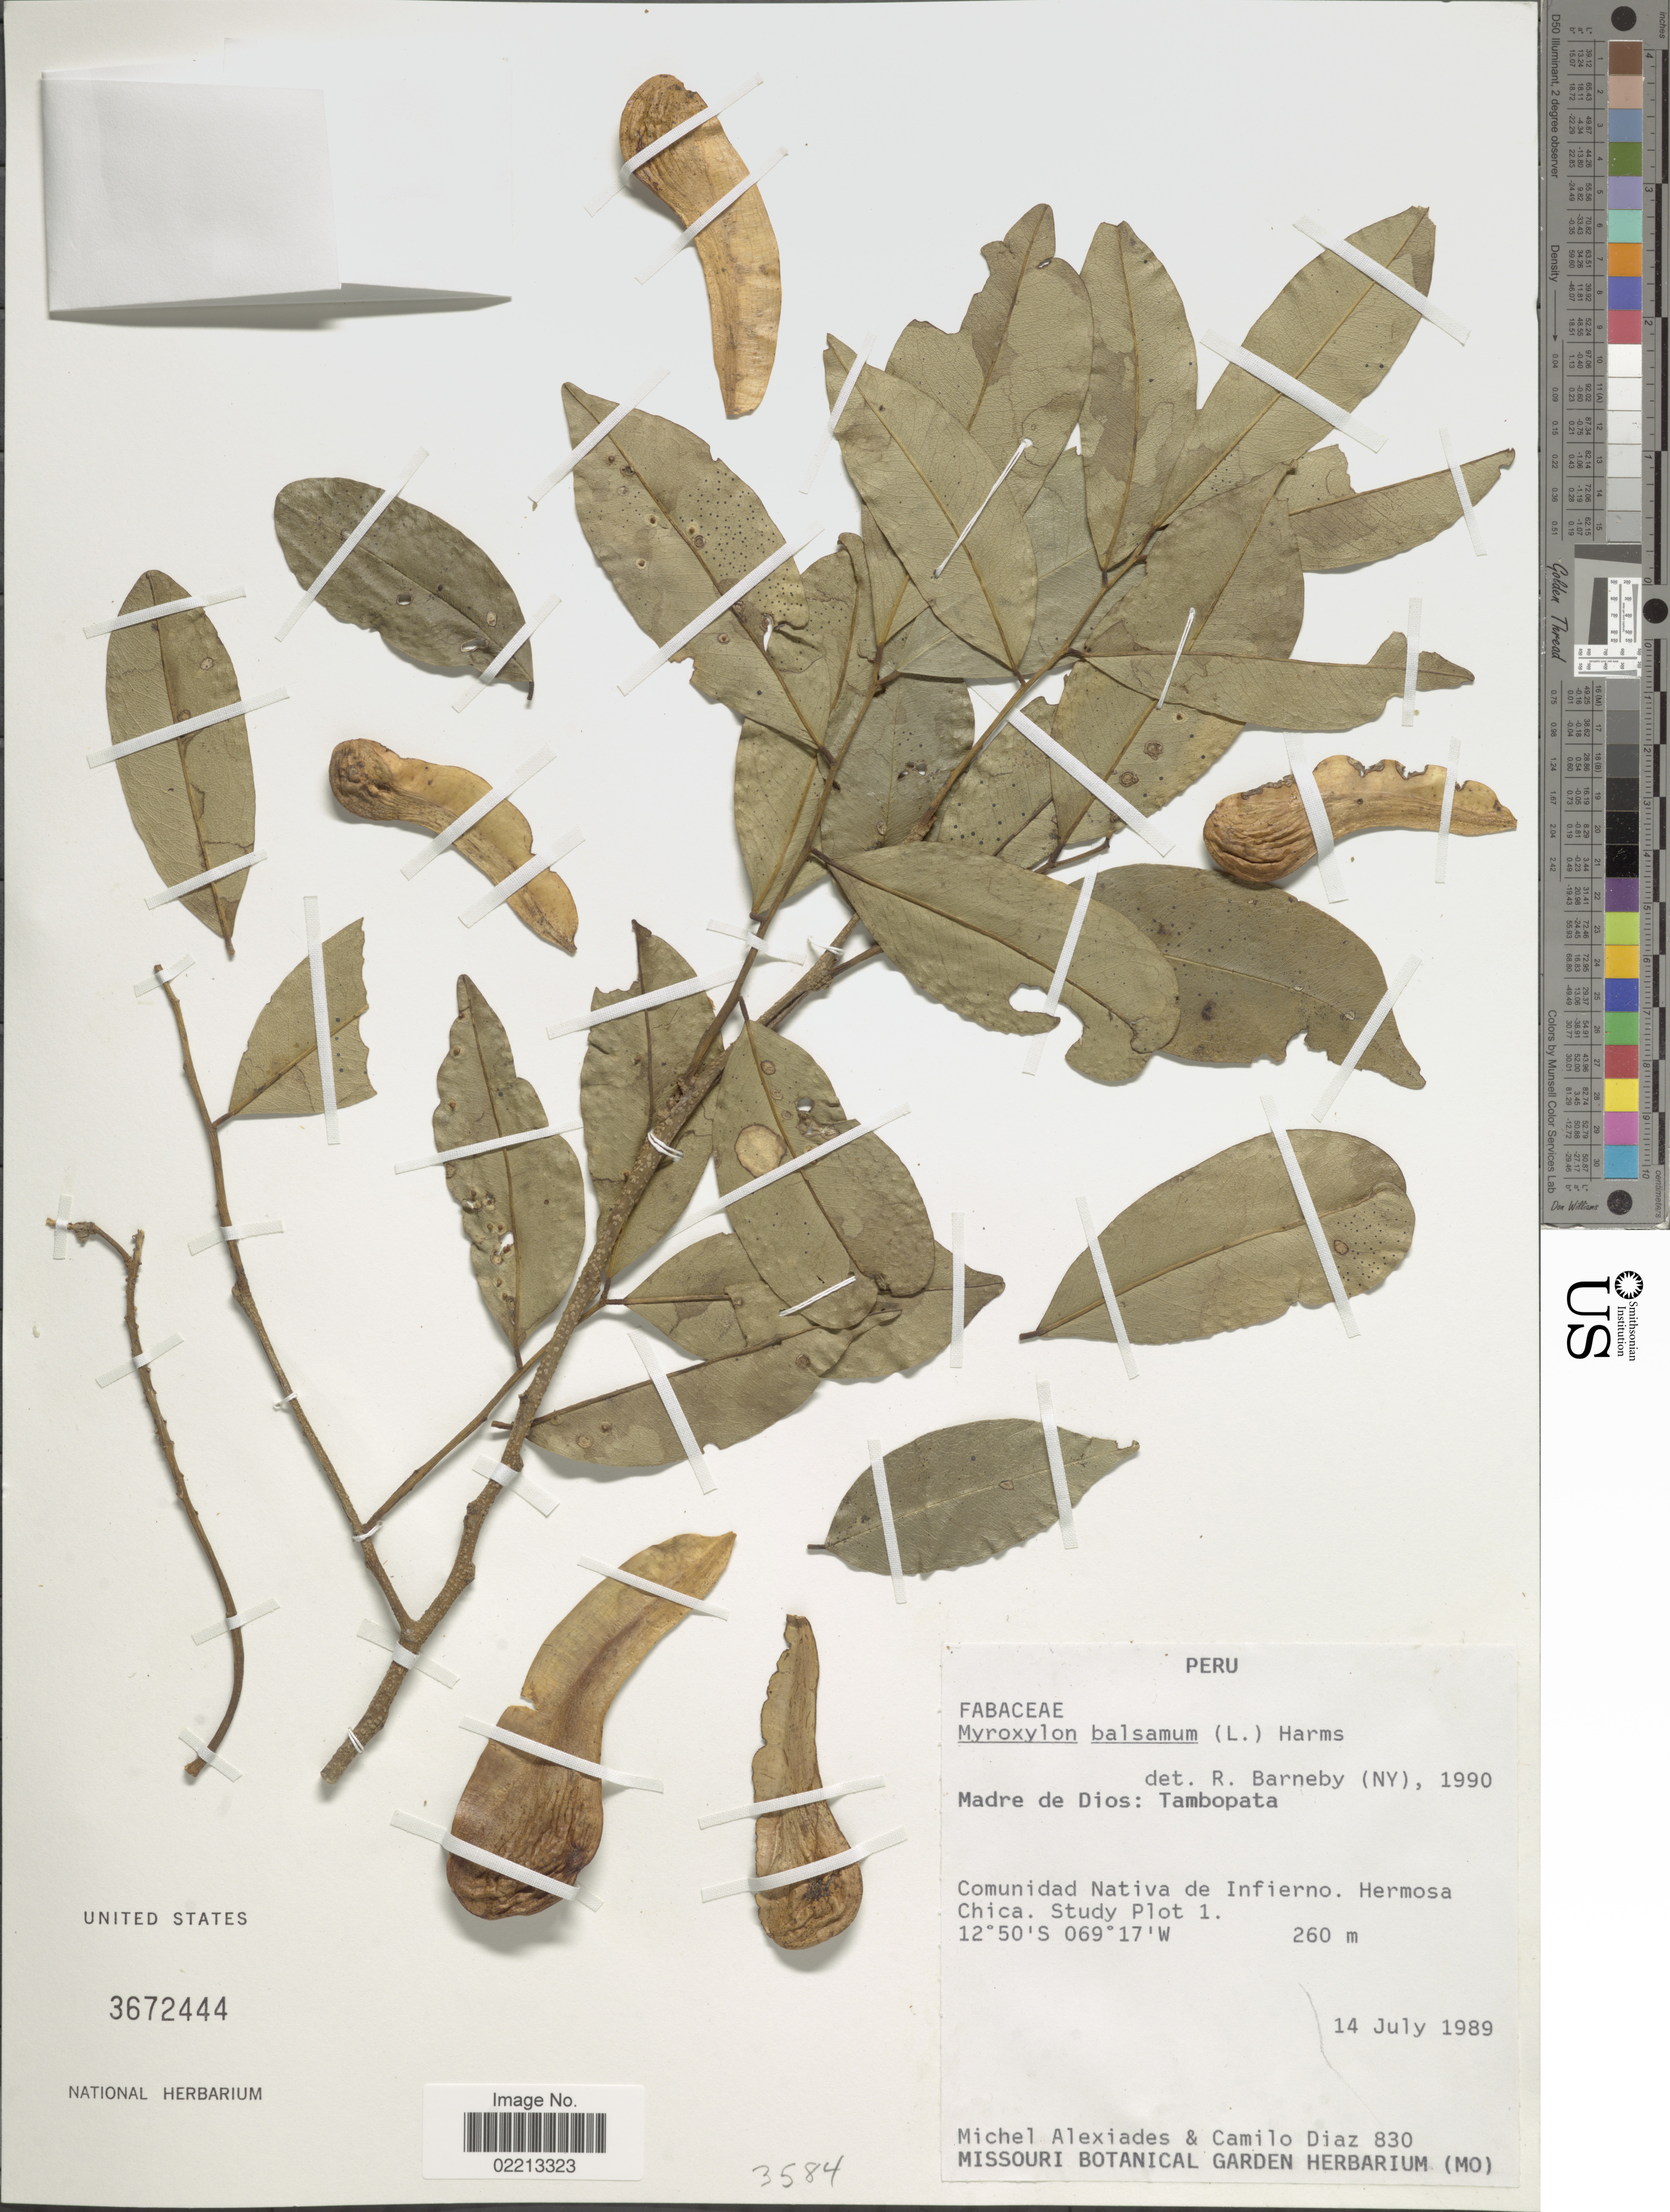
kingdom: Plantae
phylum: Tracheophyta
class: Magnoliopsida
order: Fabales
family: Fabaceae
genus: Myroxylon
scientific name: Myroxylon balsamum var. balsamum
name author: (L.) Harms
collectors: M. Alexiades & C. Díaz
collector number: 830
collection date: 1989-07-14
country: Peru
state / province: Madre de Dios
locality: Tambopata, Comunidad Nativa de Infierno. Hermosa Chica. Study Plot 1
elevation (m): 260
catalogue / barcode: US 3672444